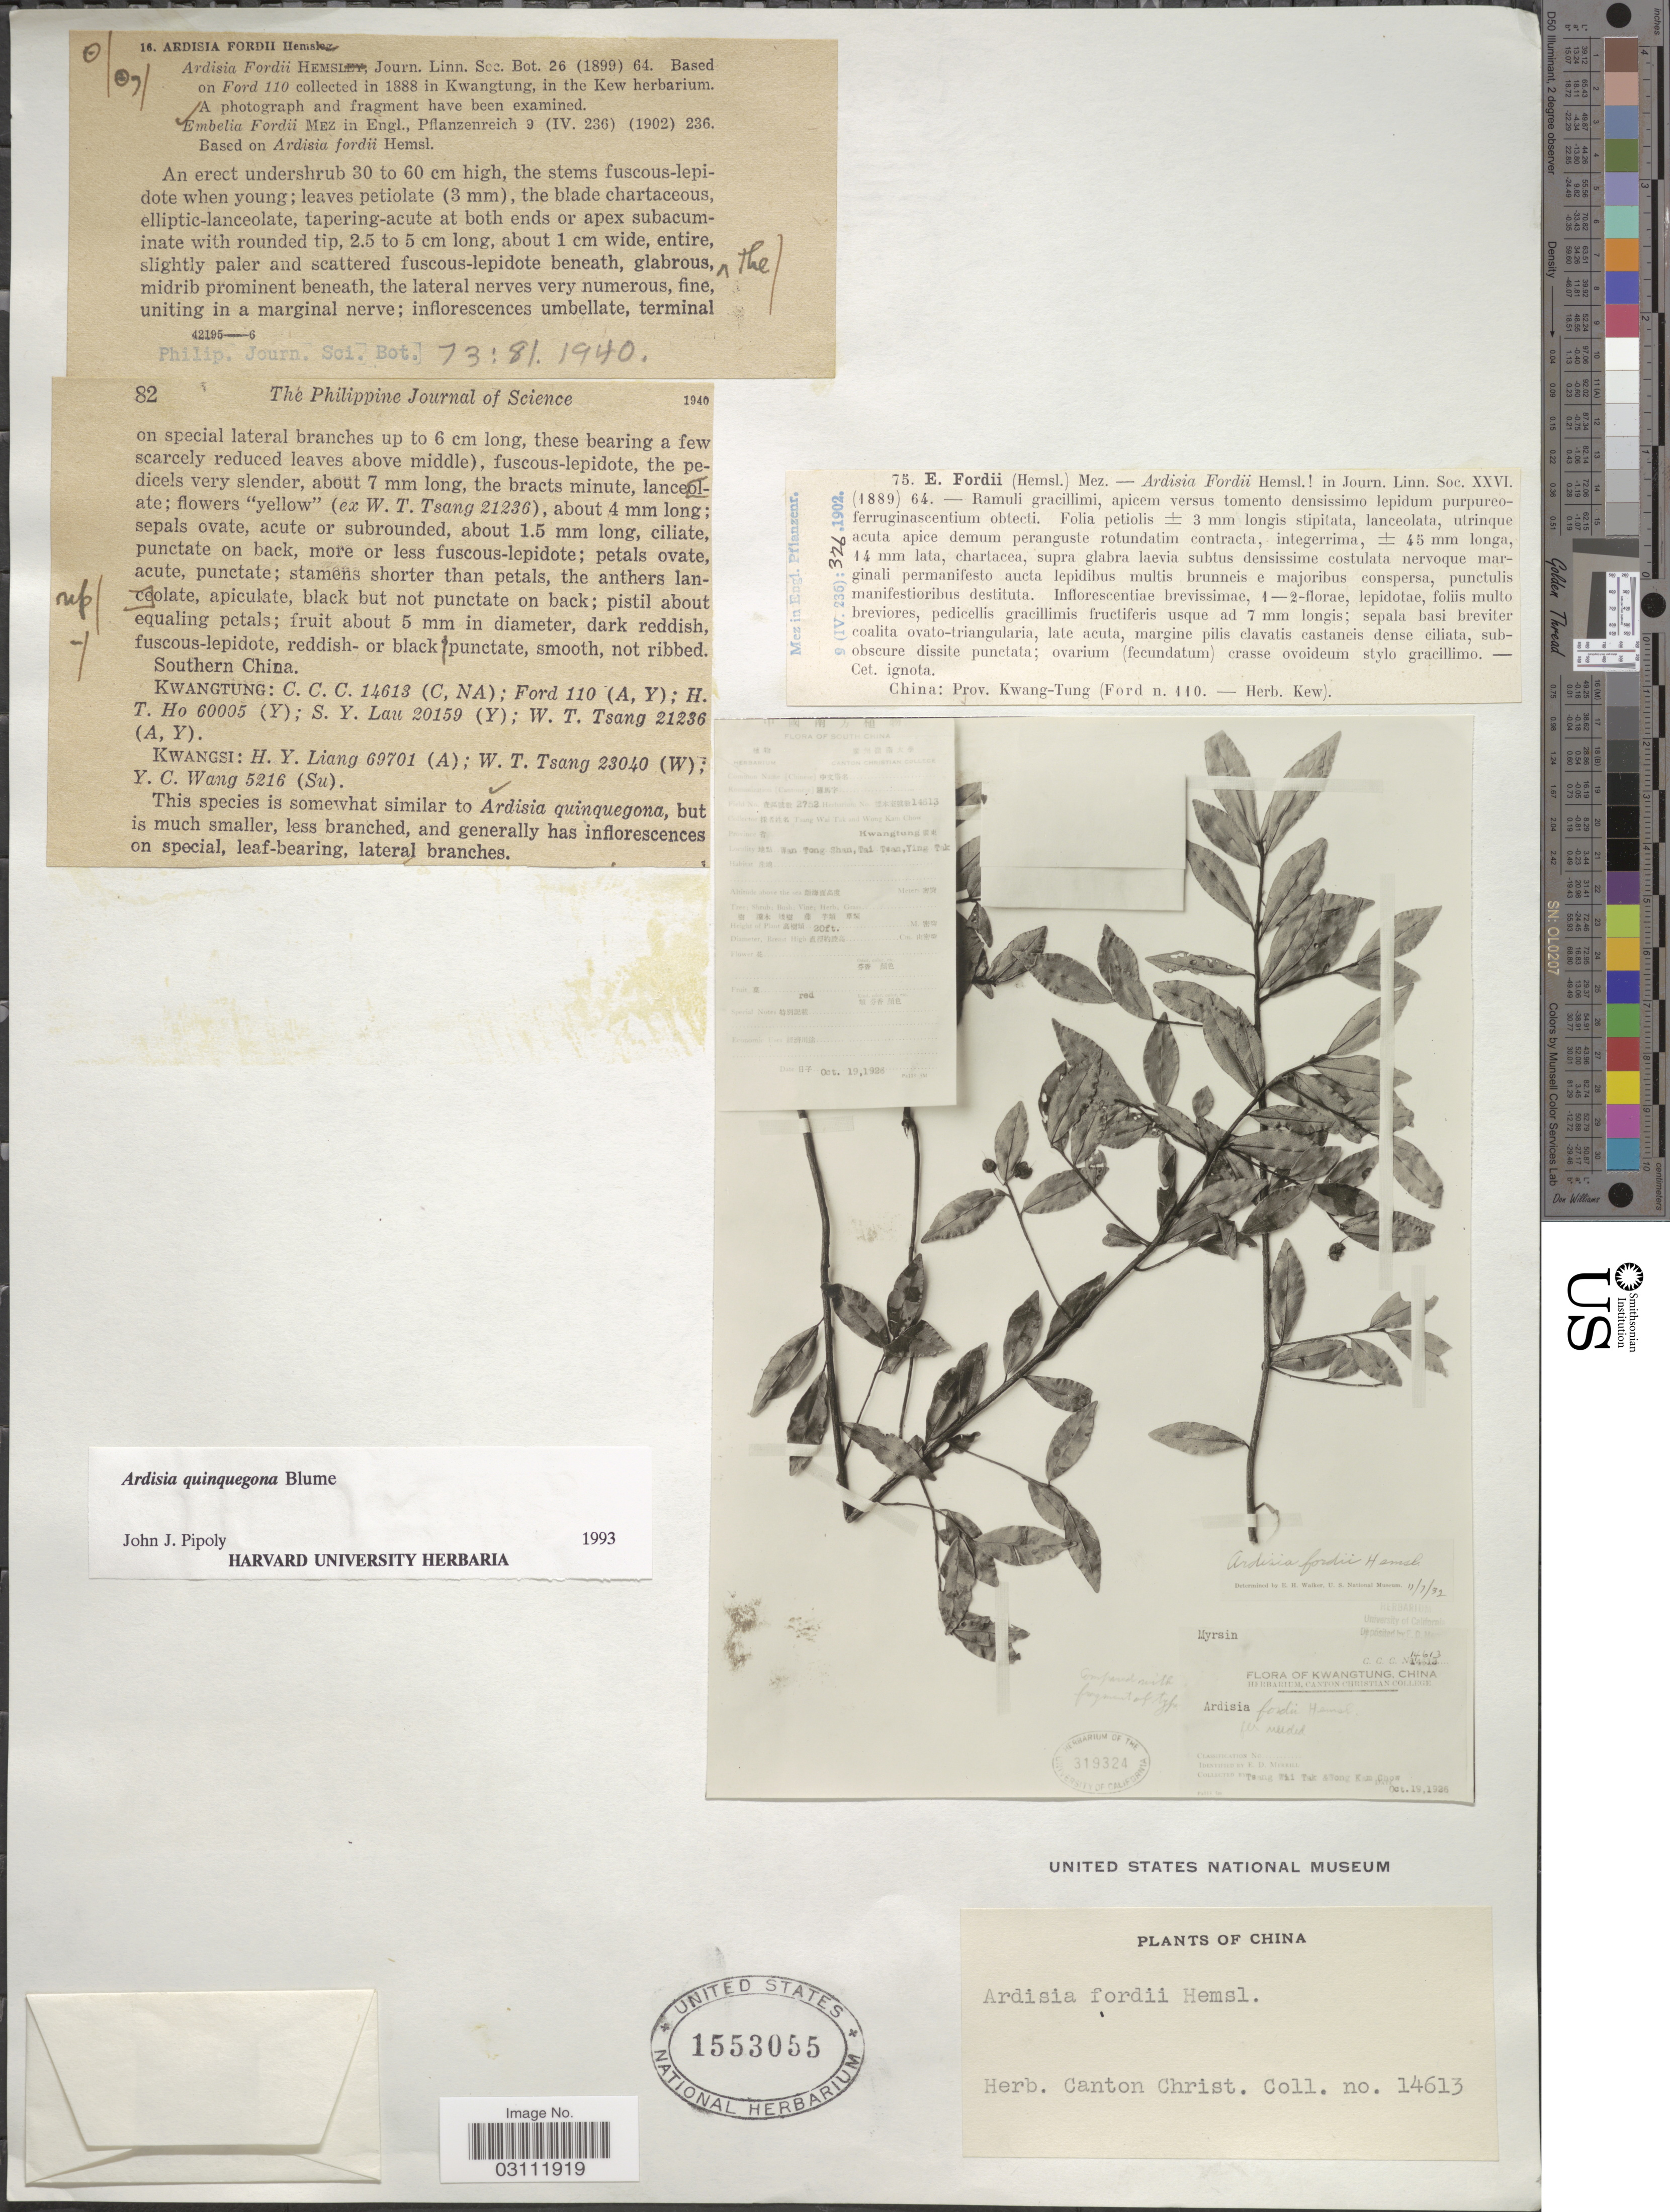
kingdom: Plantae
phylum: Tracheophyta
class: Magnoliopsida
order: Ericales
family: Primulaceae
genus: Ardisia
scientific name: Ardisia quinquegona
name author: Blume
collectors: W. T. Tsang & W. Chow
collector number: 2752/14613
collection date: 1928-10-19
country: China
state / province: Guangdong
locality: South China. Province Kwangtung. Wan Tong Shan, Tai Tian, Ying Tak.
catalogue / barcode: US 1553055